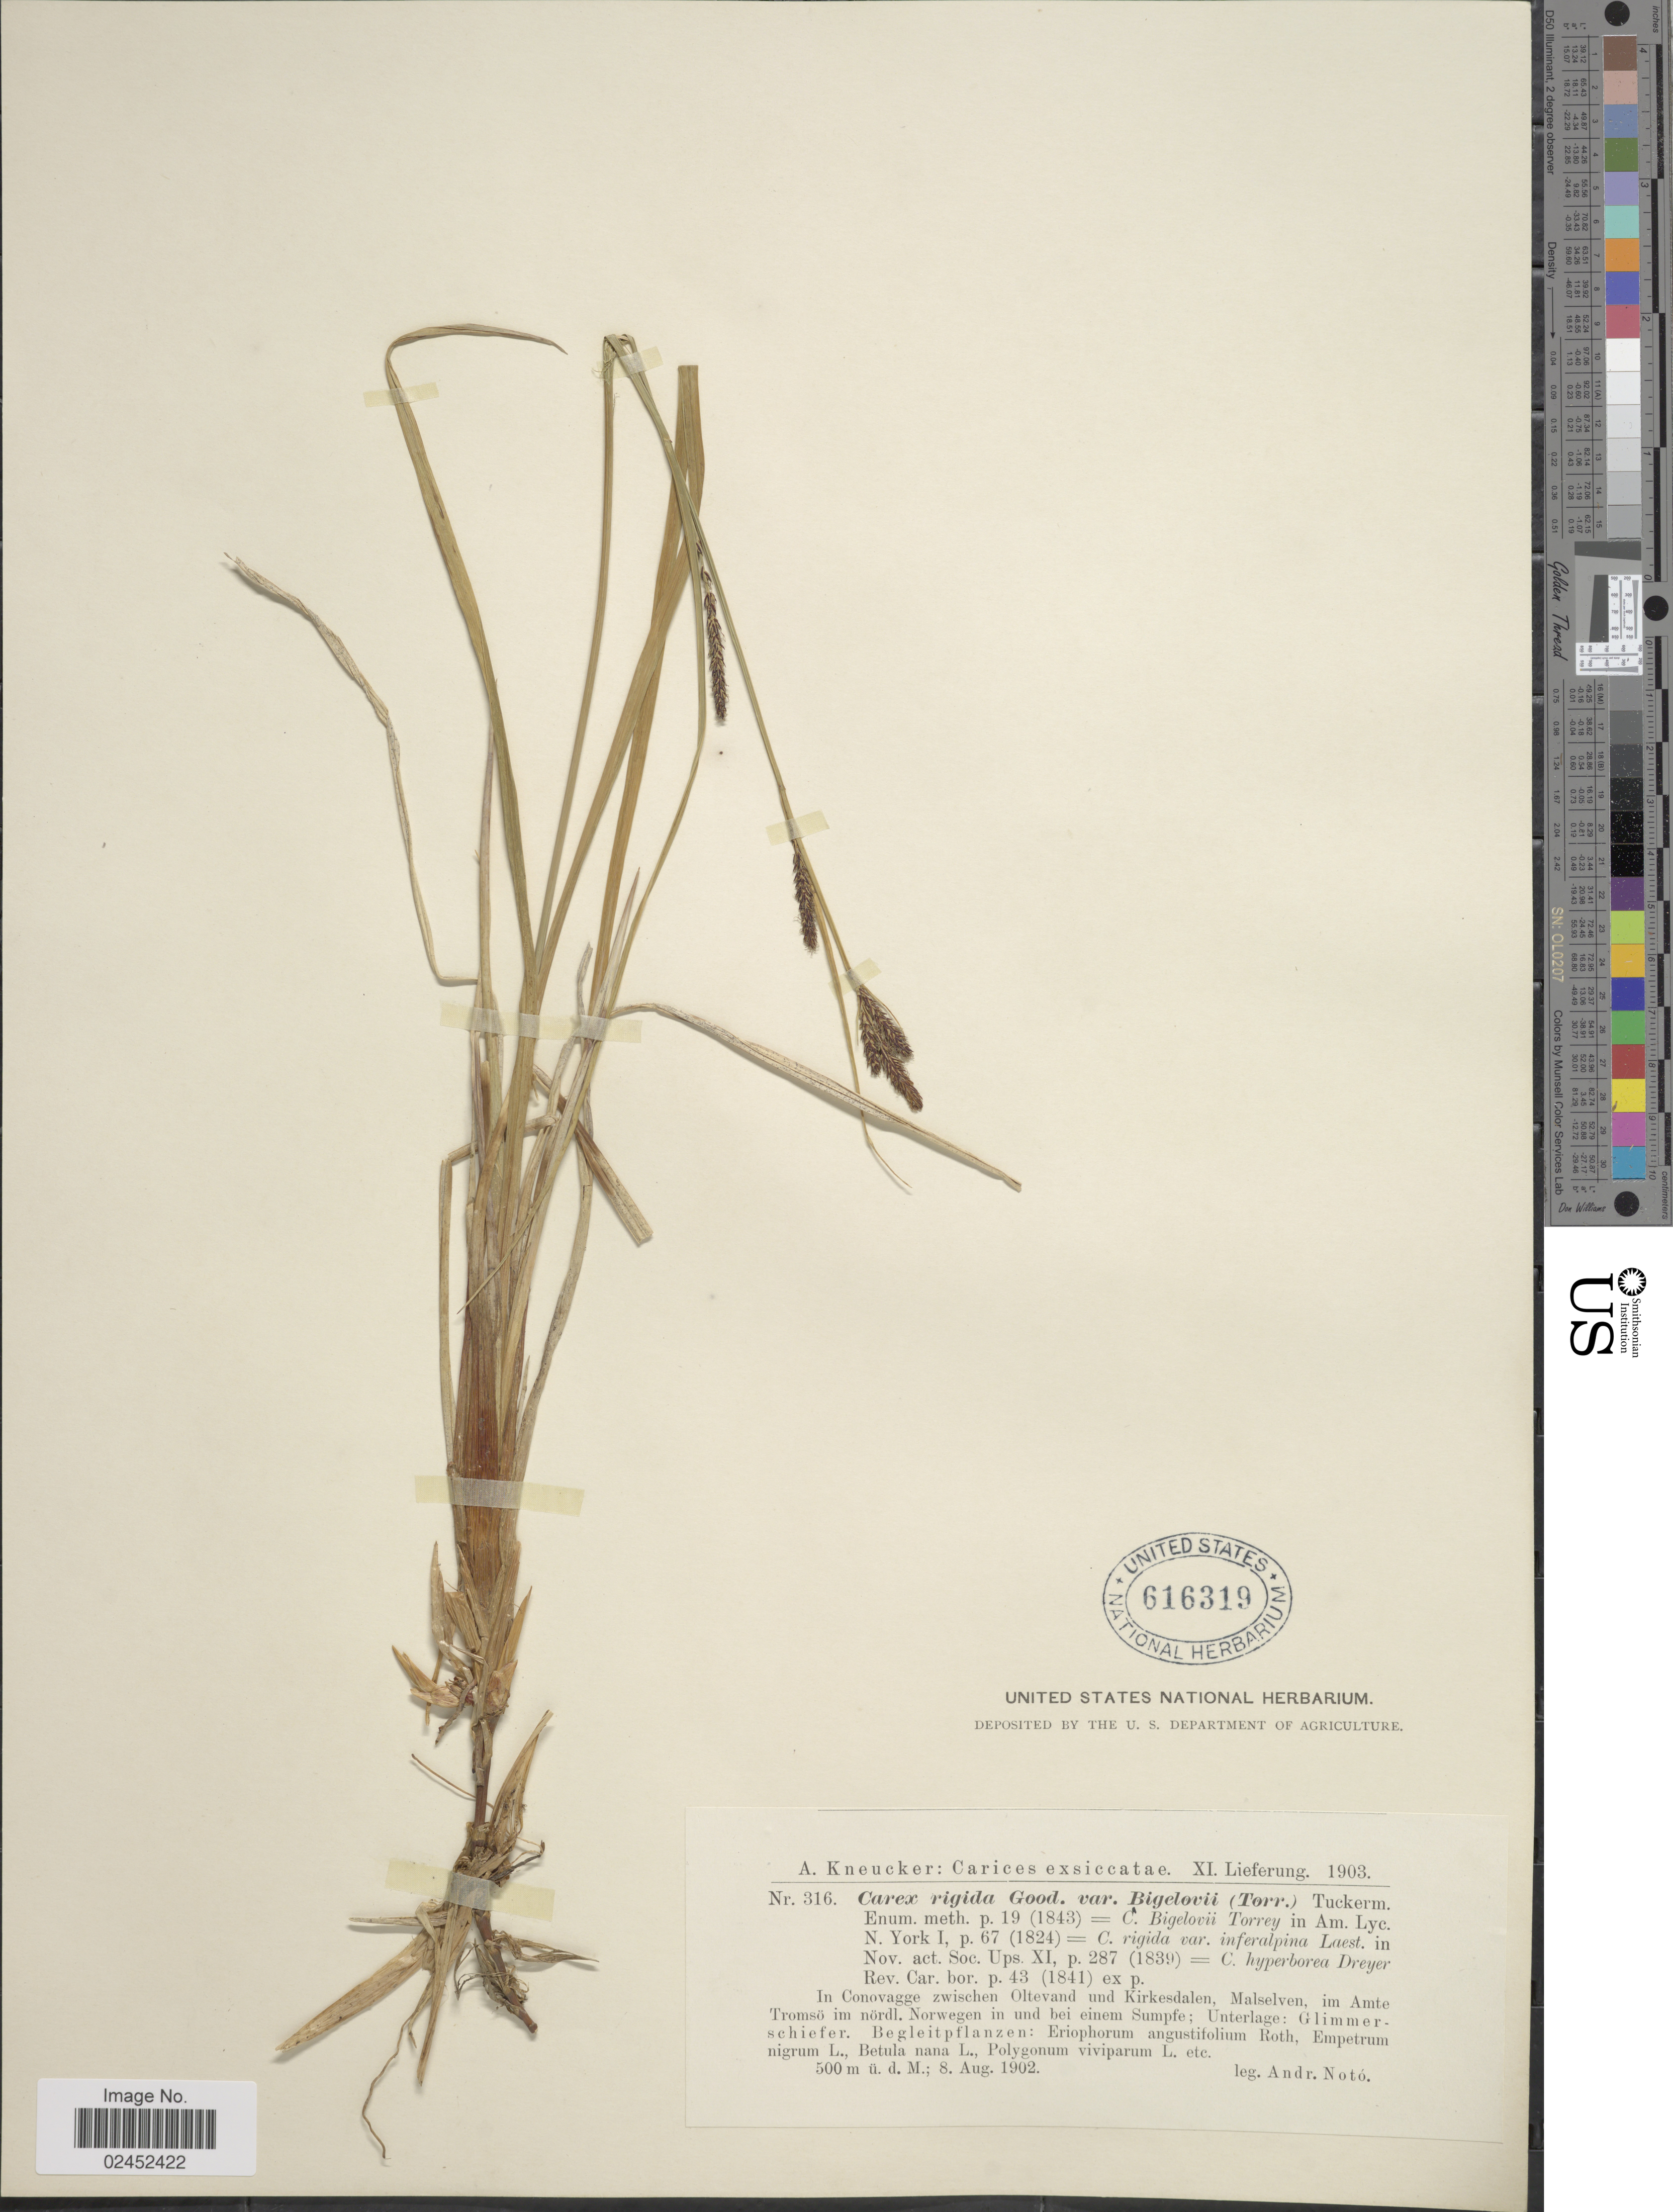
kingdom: Plantae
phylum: Tracheophyta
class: Liliopsida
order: Poales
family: Cyperaceae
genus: Carex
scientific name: Carex bigelowii subsp. bigelowii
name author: Torr. ex Schwein.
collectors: A. Noto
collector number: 316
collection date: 1902-08-08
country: Norway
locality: In Conovagge zwischen Oltevand un Kirkesdalen, Maleslven, im Amte Tromso Im nordl. Norwegn in und bei einem Sumpfe.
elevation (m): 500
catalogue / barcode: US 616319